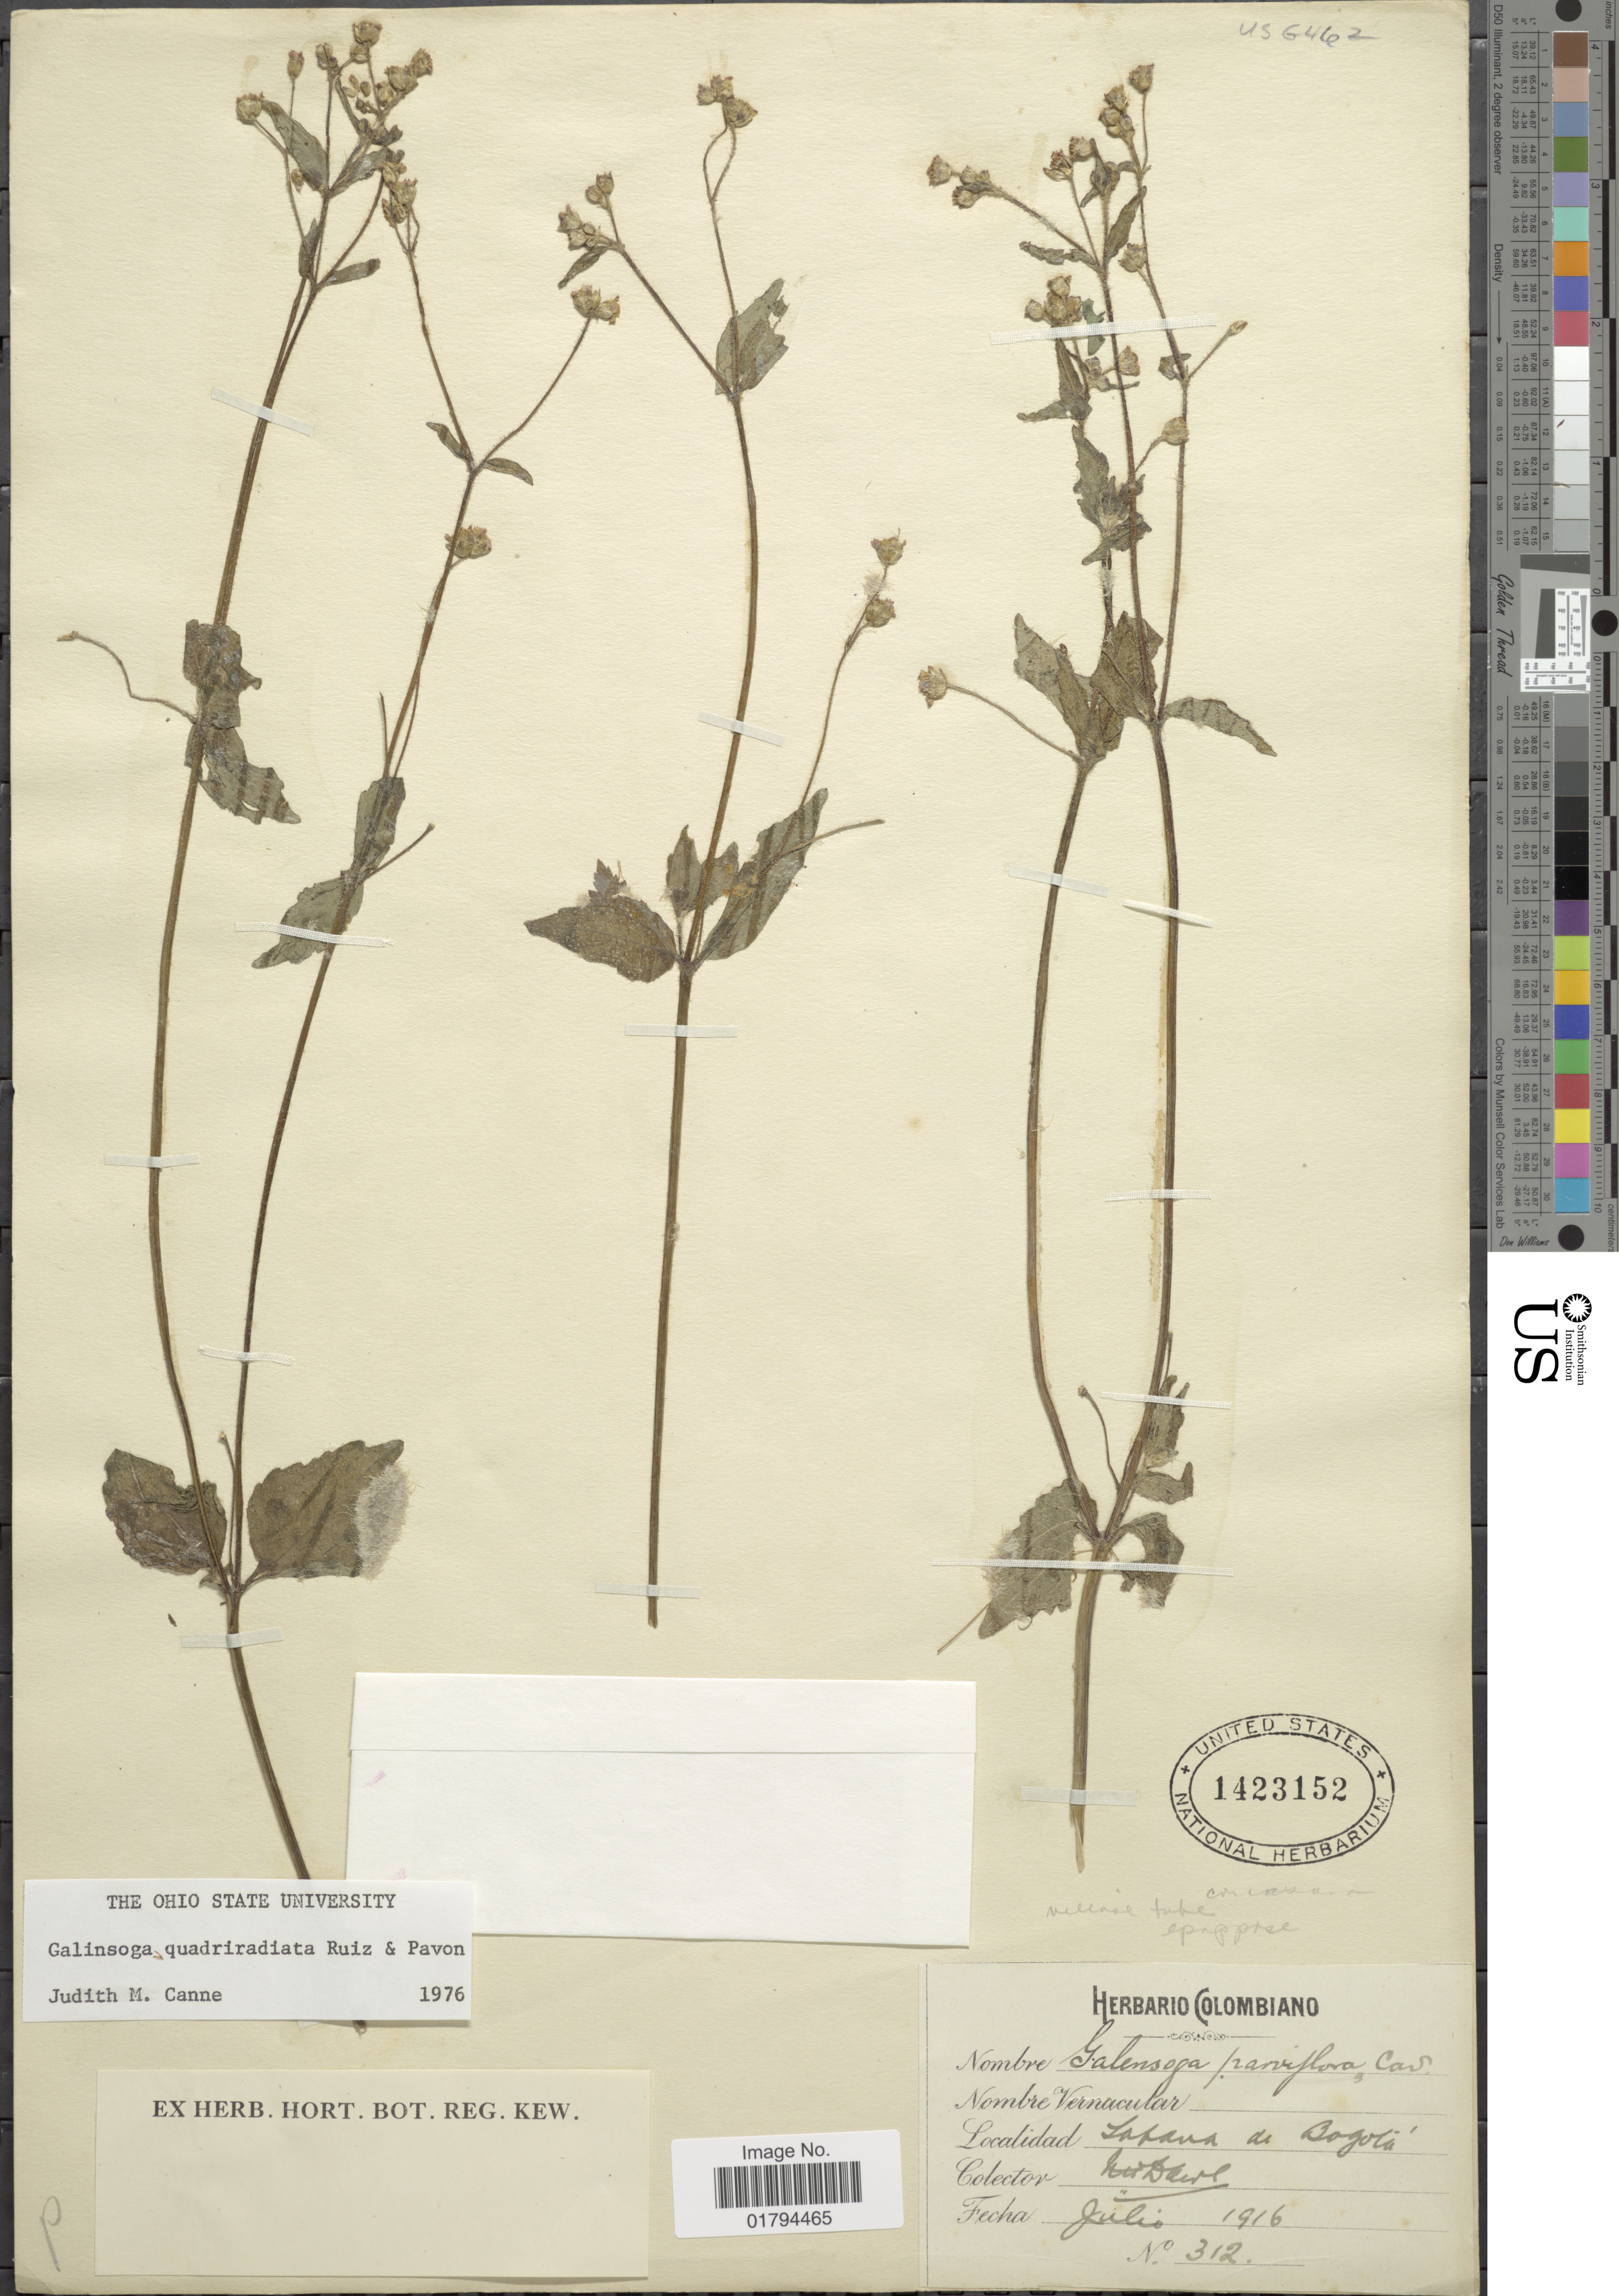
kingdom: Plantae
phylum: Tracheophyta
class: Magnoliopsida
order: Asterales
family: Asteraceae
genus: Galinsoga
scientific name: Galinsoga quadriradiata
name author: Ruiz & Pav.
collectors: M. T. Dawe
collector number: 312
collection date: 1916-07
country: Colombia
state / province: Bogota D.C.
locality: Sabana de Bogota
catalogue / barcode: US 1423152